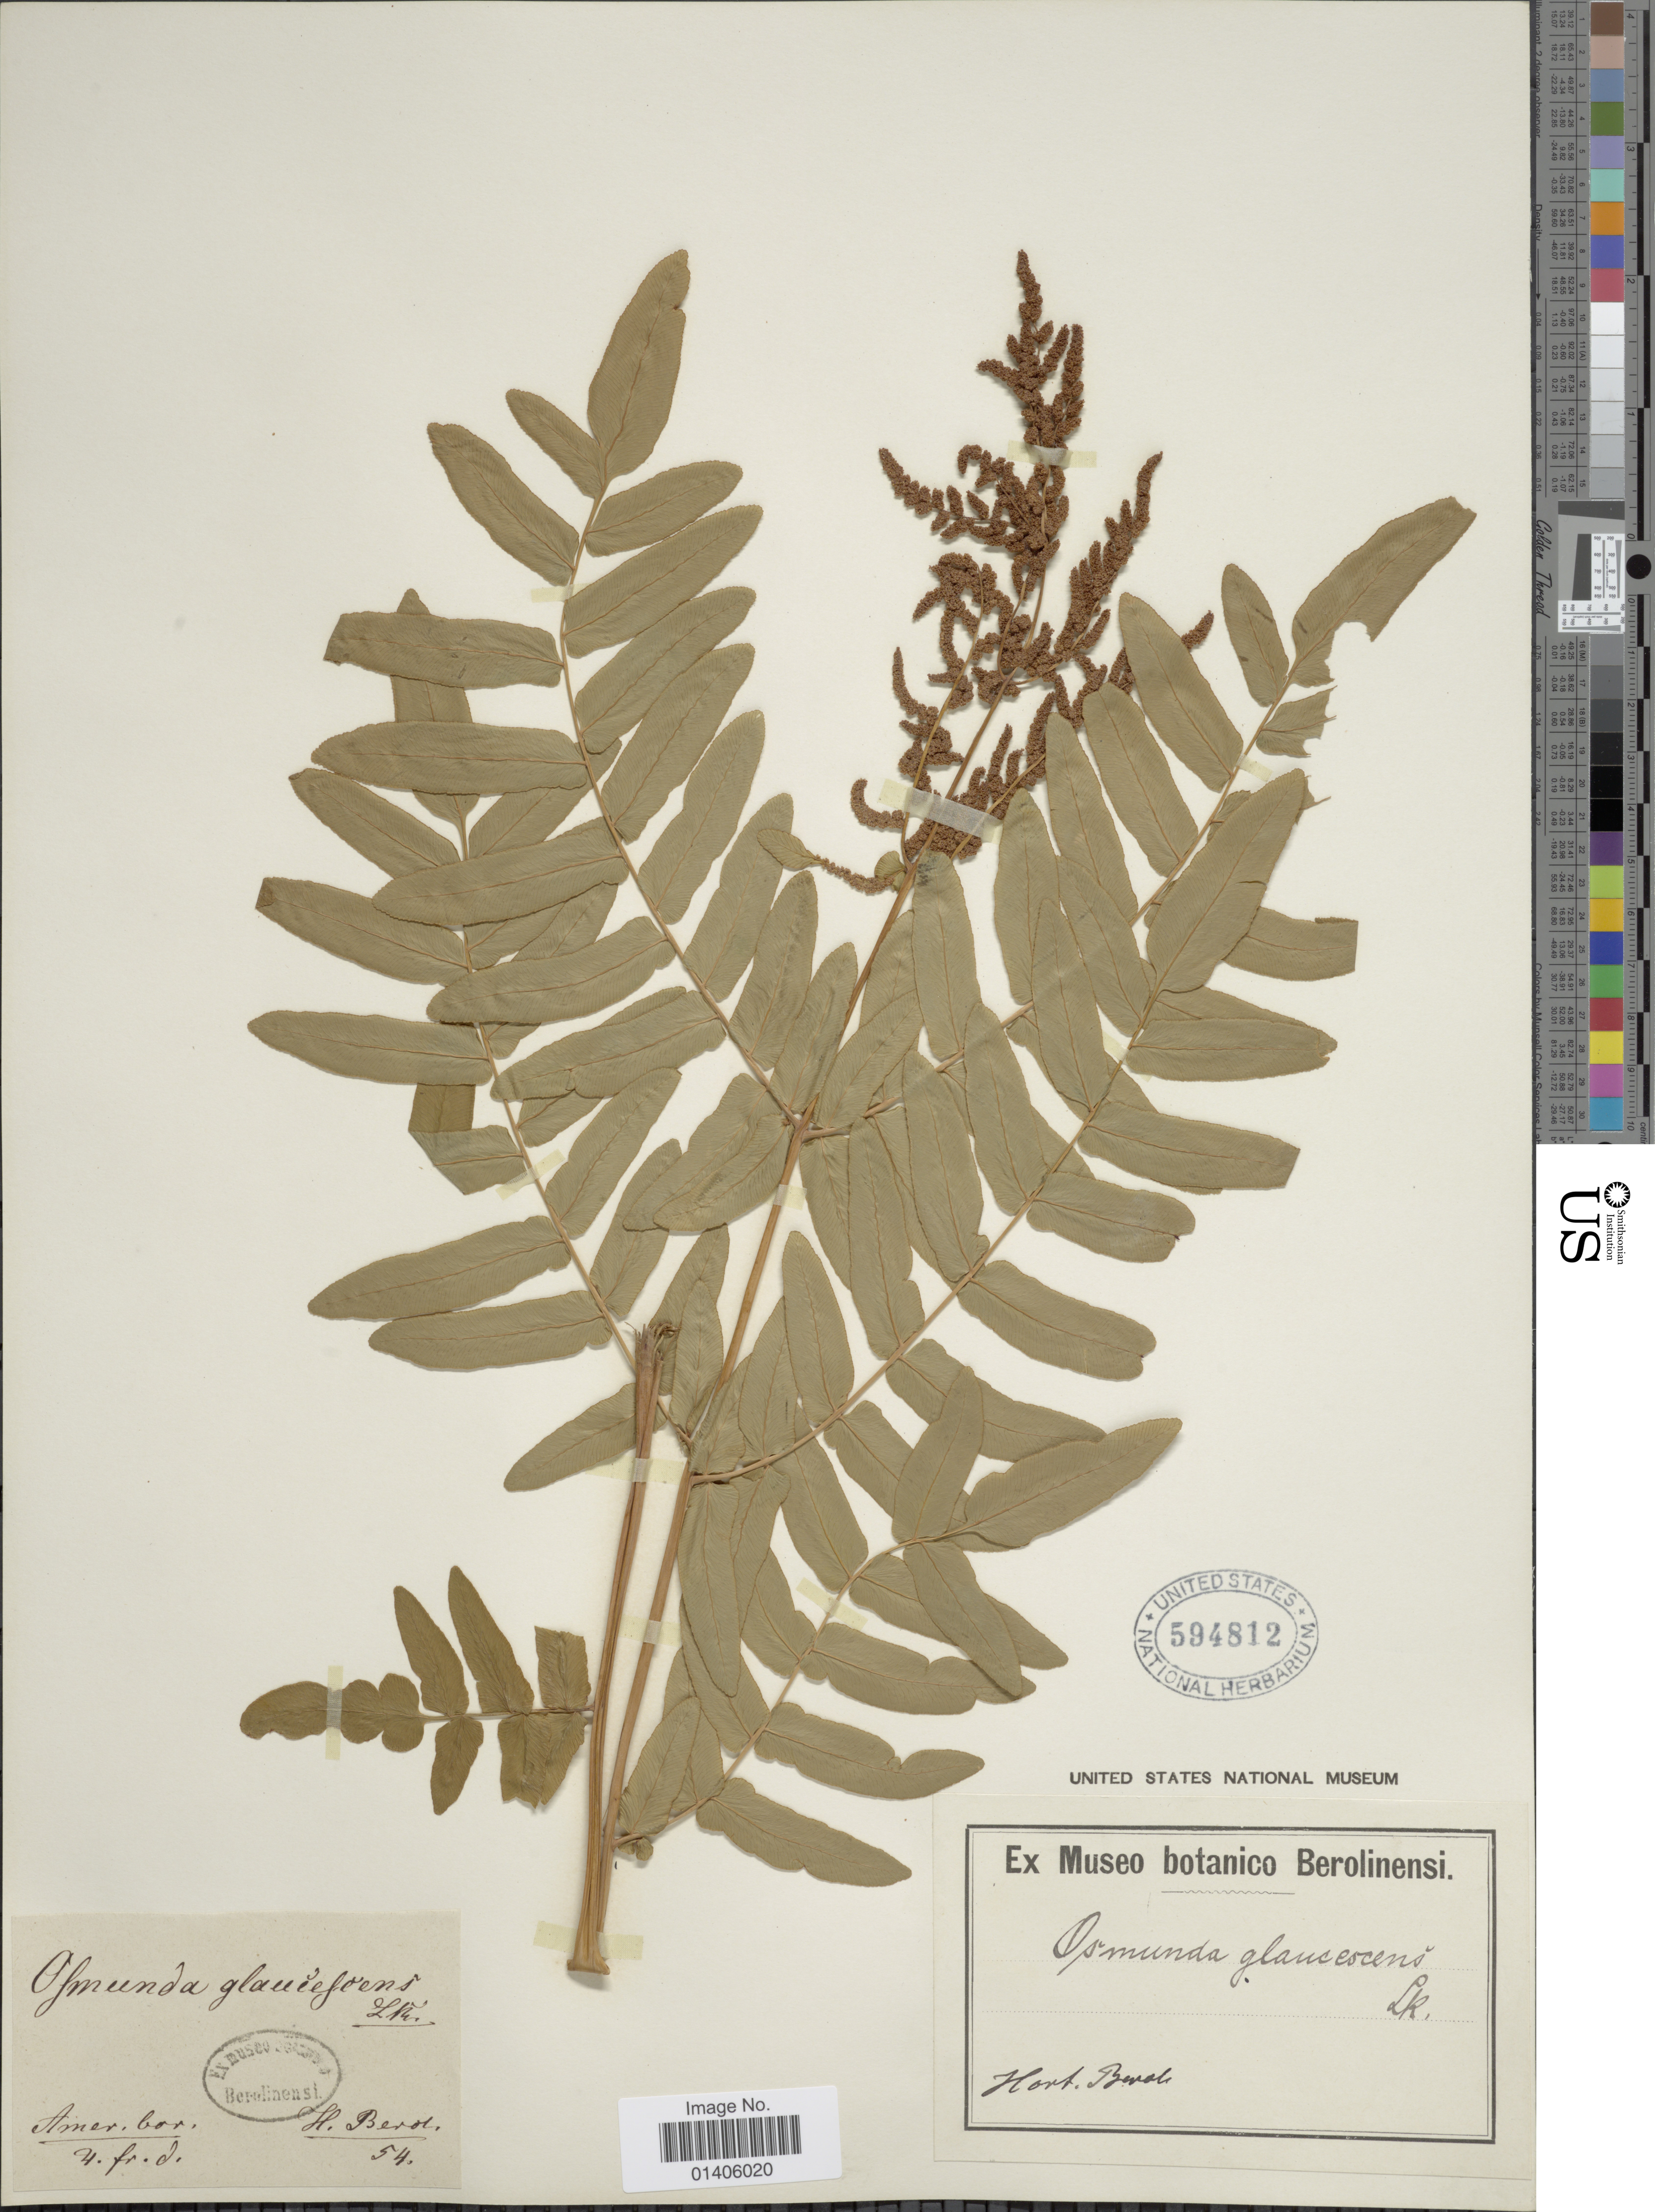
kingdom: Plantae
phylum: Tracheophyta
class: Polypodiopsida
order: Osmundales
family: Osmundaceae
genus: Osmunda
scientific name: Osmunda regalis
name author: L.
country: Germany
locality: Hort. Berol.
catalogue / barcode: US 594812